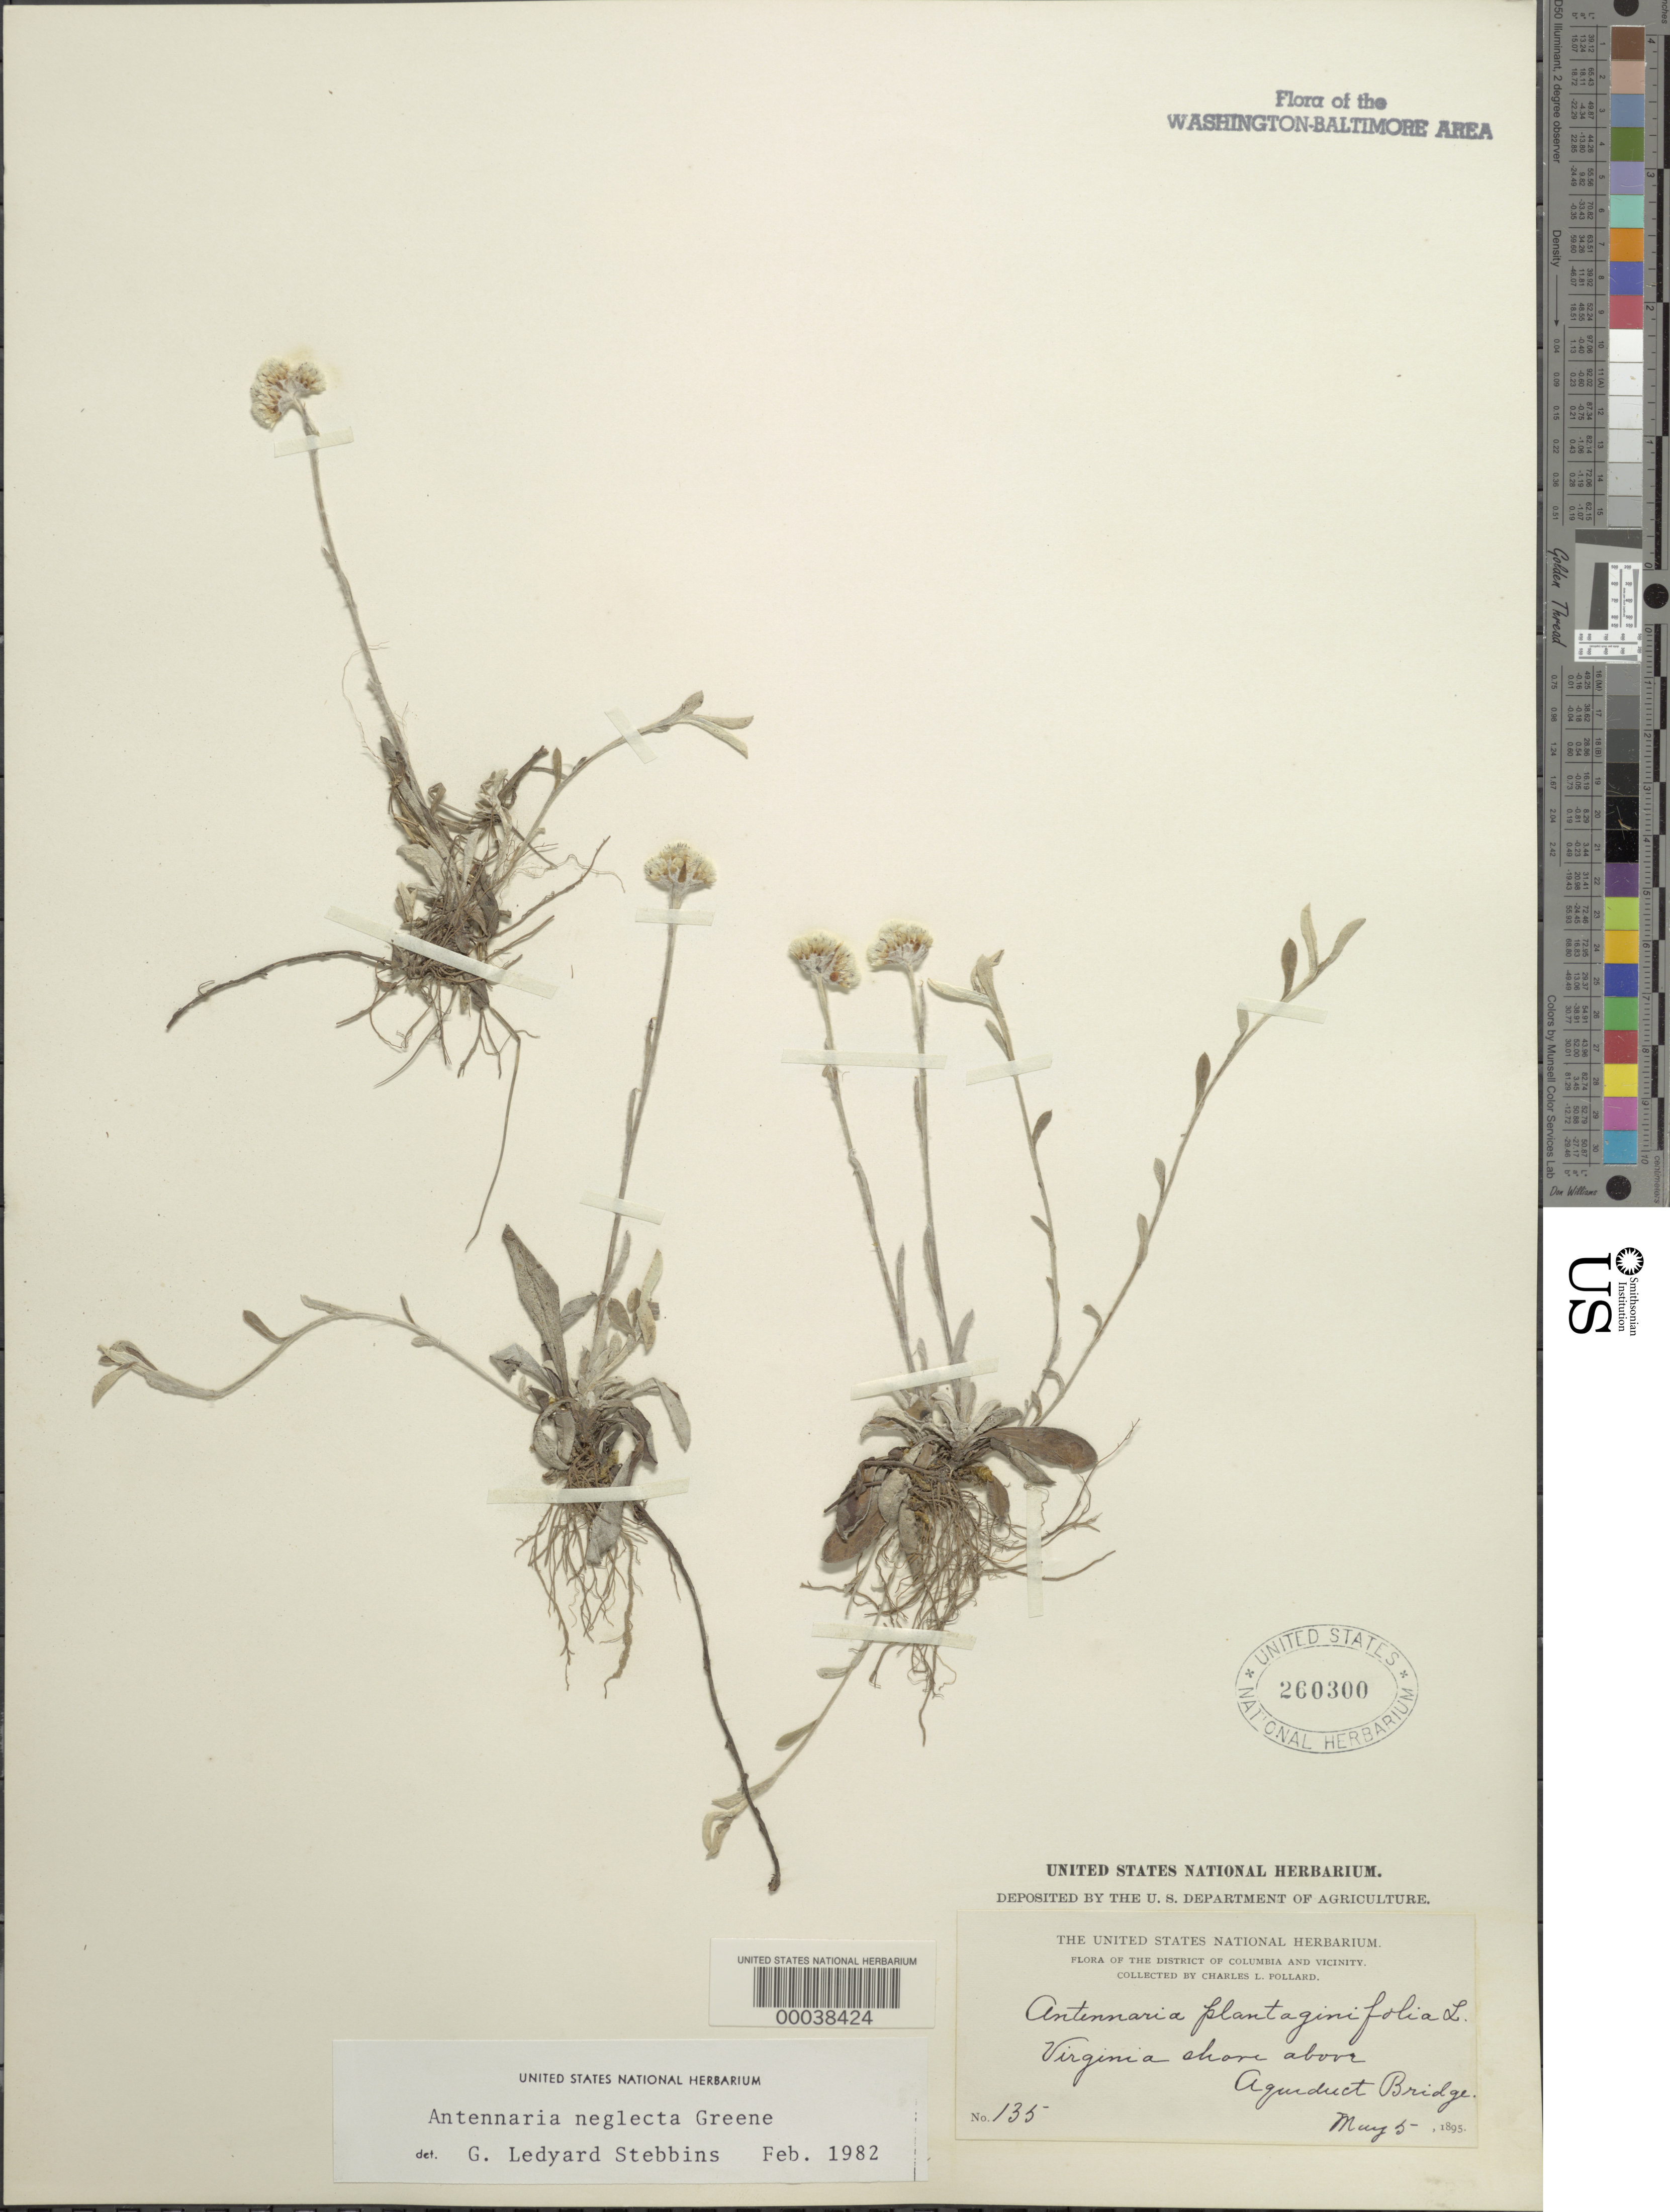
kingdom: Plantae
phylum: Tracheophyta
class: Magnoliopsida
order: Asterales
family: Asteraceae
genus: Antennaria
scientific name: Antennaria neglecta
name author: Greene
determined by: Stebbins, G. L.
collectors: C. L. Pollard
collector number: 135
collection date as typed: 05 May 1895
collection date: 1895-05-05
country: United States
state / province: Virginia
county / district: Fairfax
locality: Above Aqueduct Bridge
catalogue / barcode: US 260300